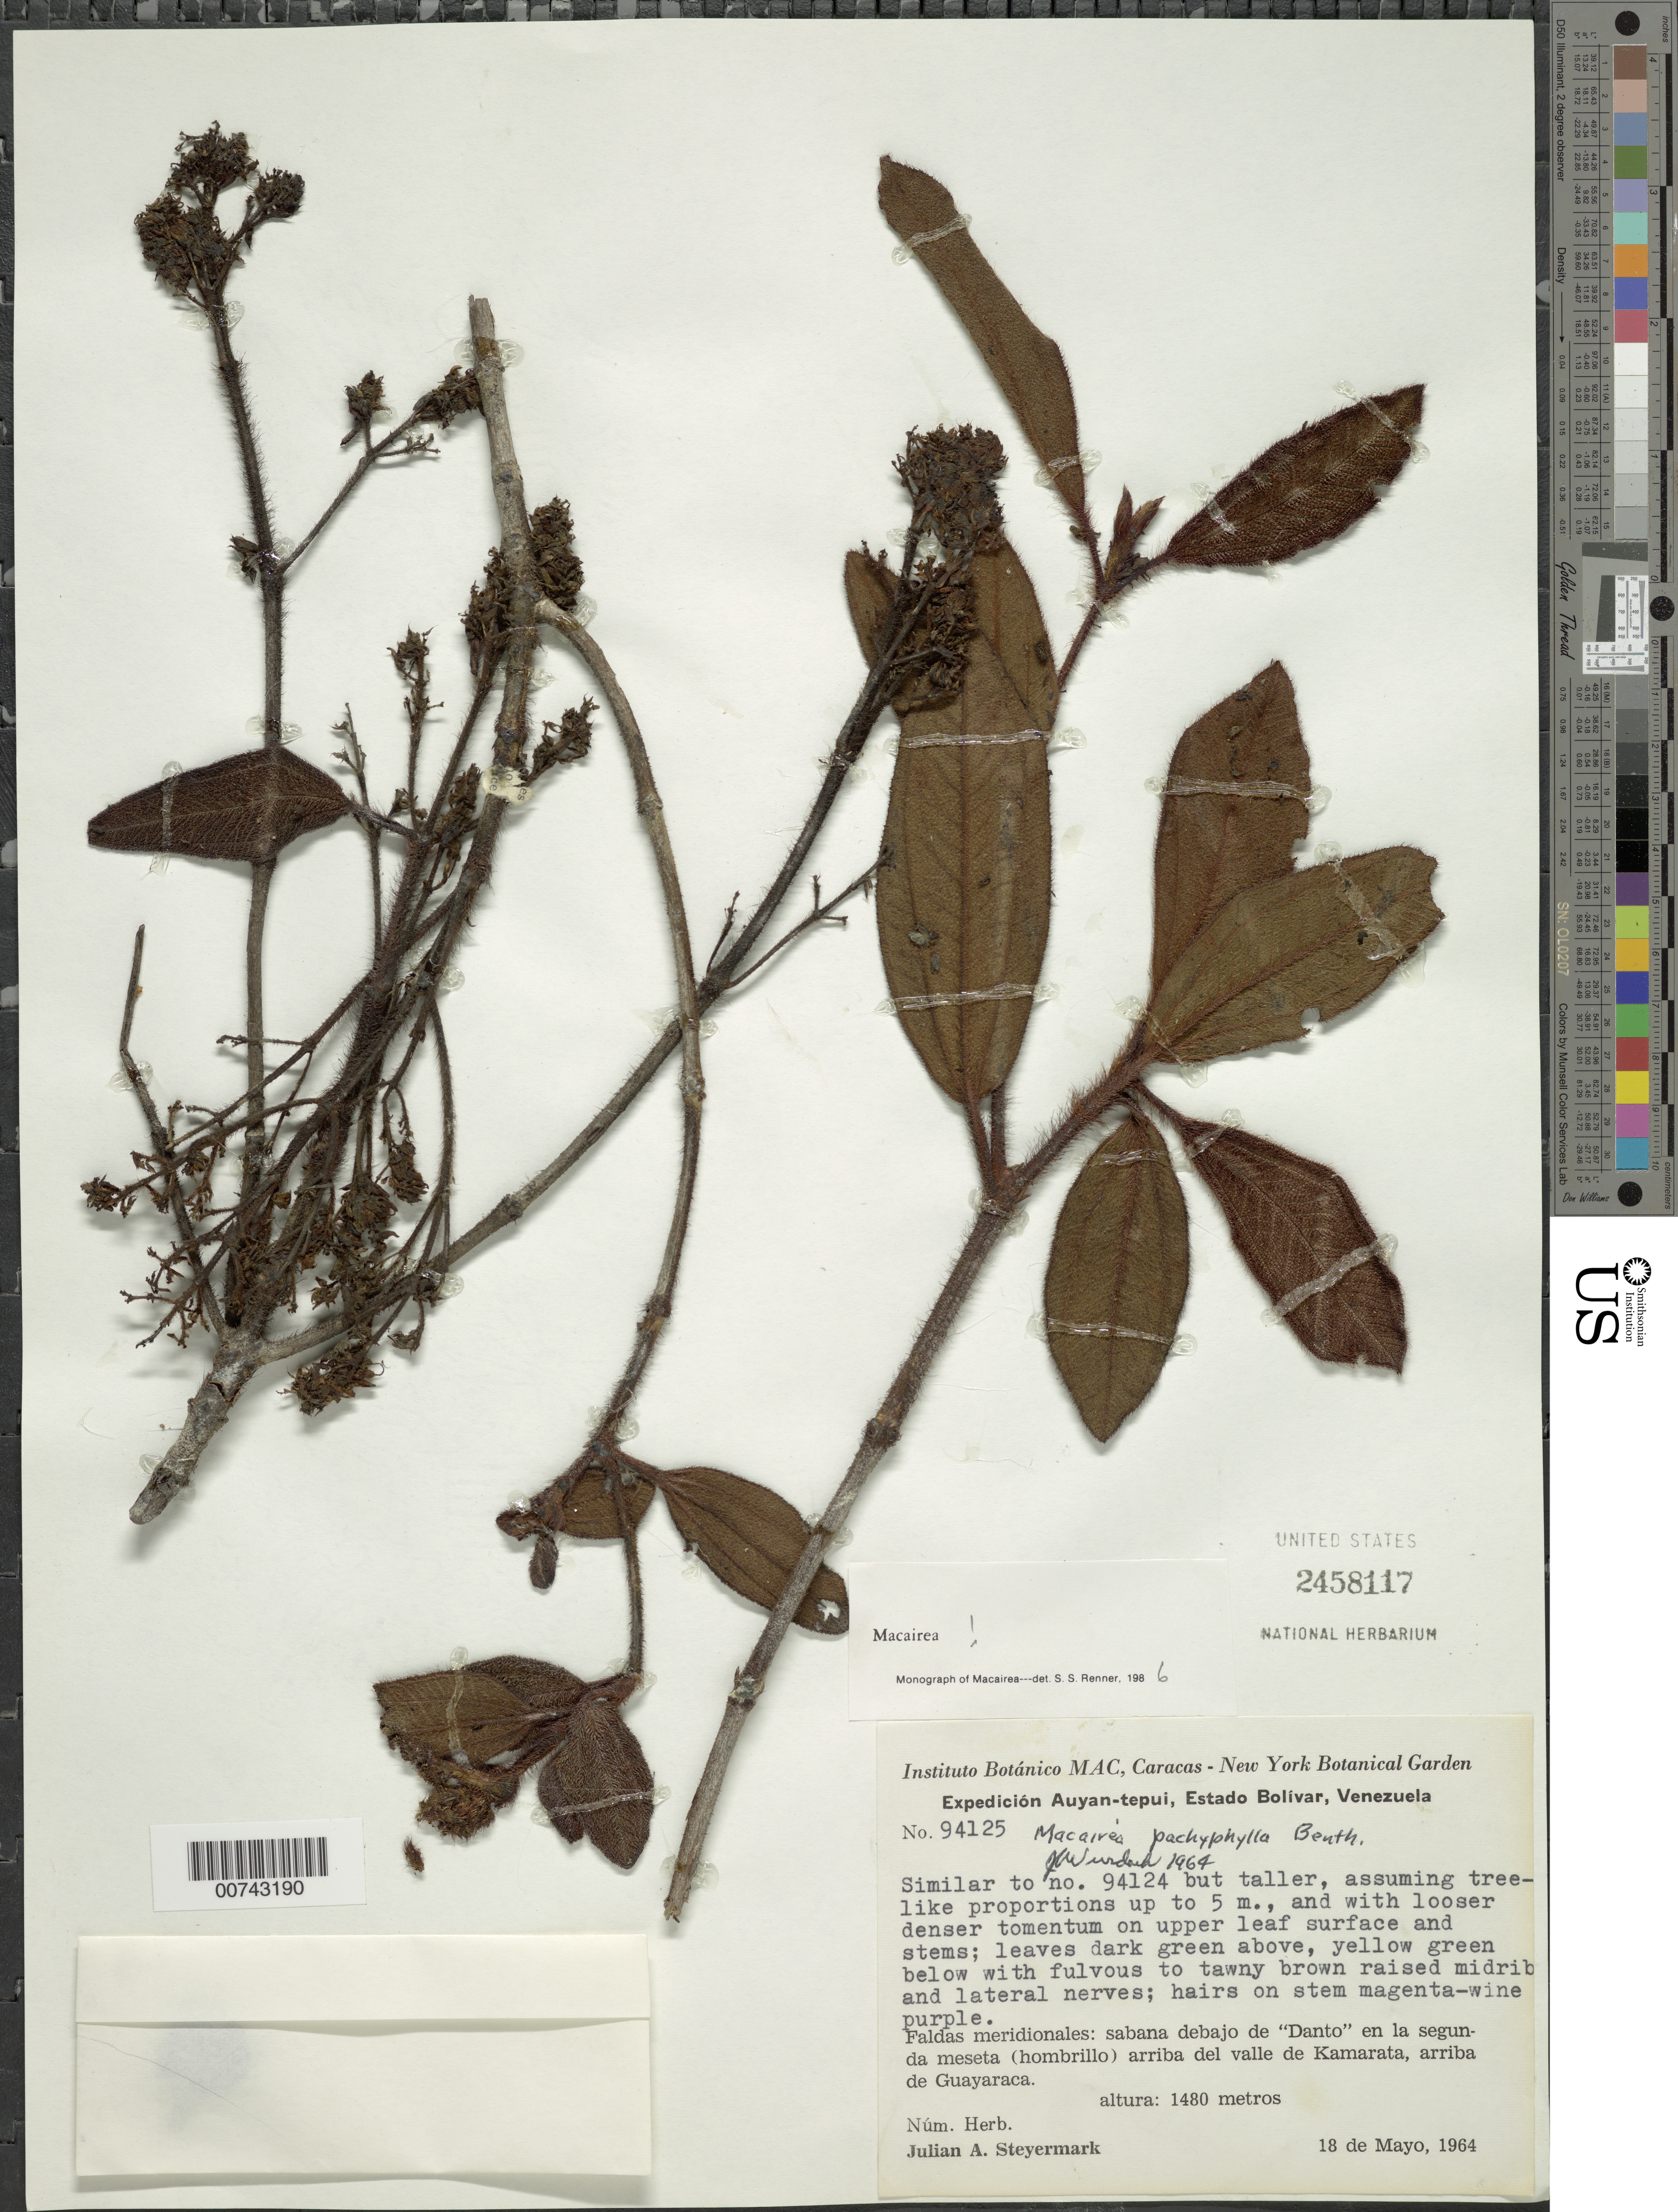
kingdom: Plantae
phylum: Tracheophyta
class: Magnoliopsida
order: Myrtales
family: Melastomataceae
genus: Macairea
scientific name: Macairea pachyphylla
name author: Benth.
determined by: Wurdack, John J., (US), US (UNITED STATES)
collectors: J. Steyermark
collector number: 94125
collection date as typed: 18-May-64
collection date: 1964-05-18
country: Venezuela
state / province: Bolívar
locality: Auyan-tepuí, Kamarata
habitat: Sabana debajo de "Danto" en la segunda meseta (hombrillo) arriba del valle de Kamarata, arriba de Guayaraca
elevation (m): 1480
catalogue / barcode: US 2458117